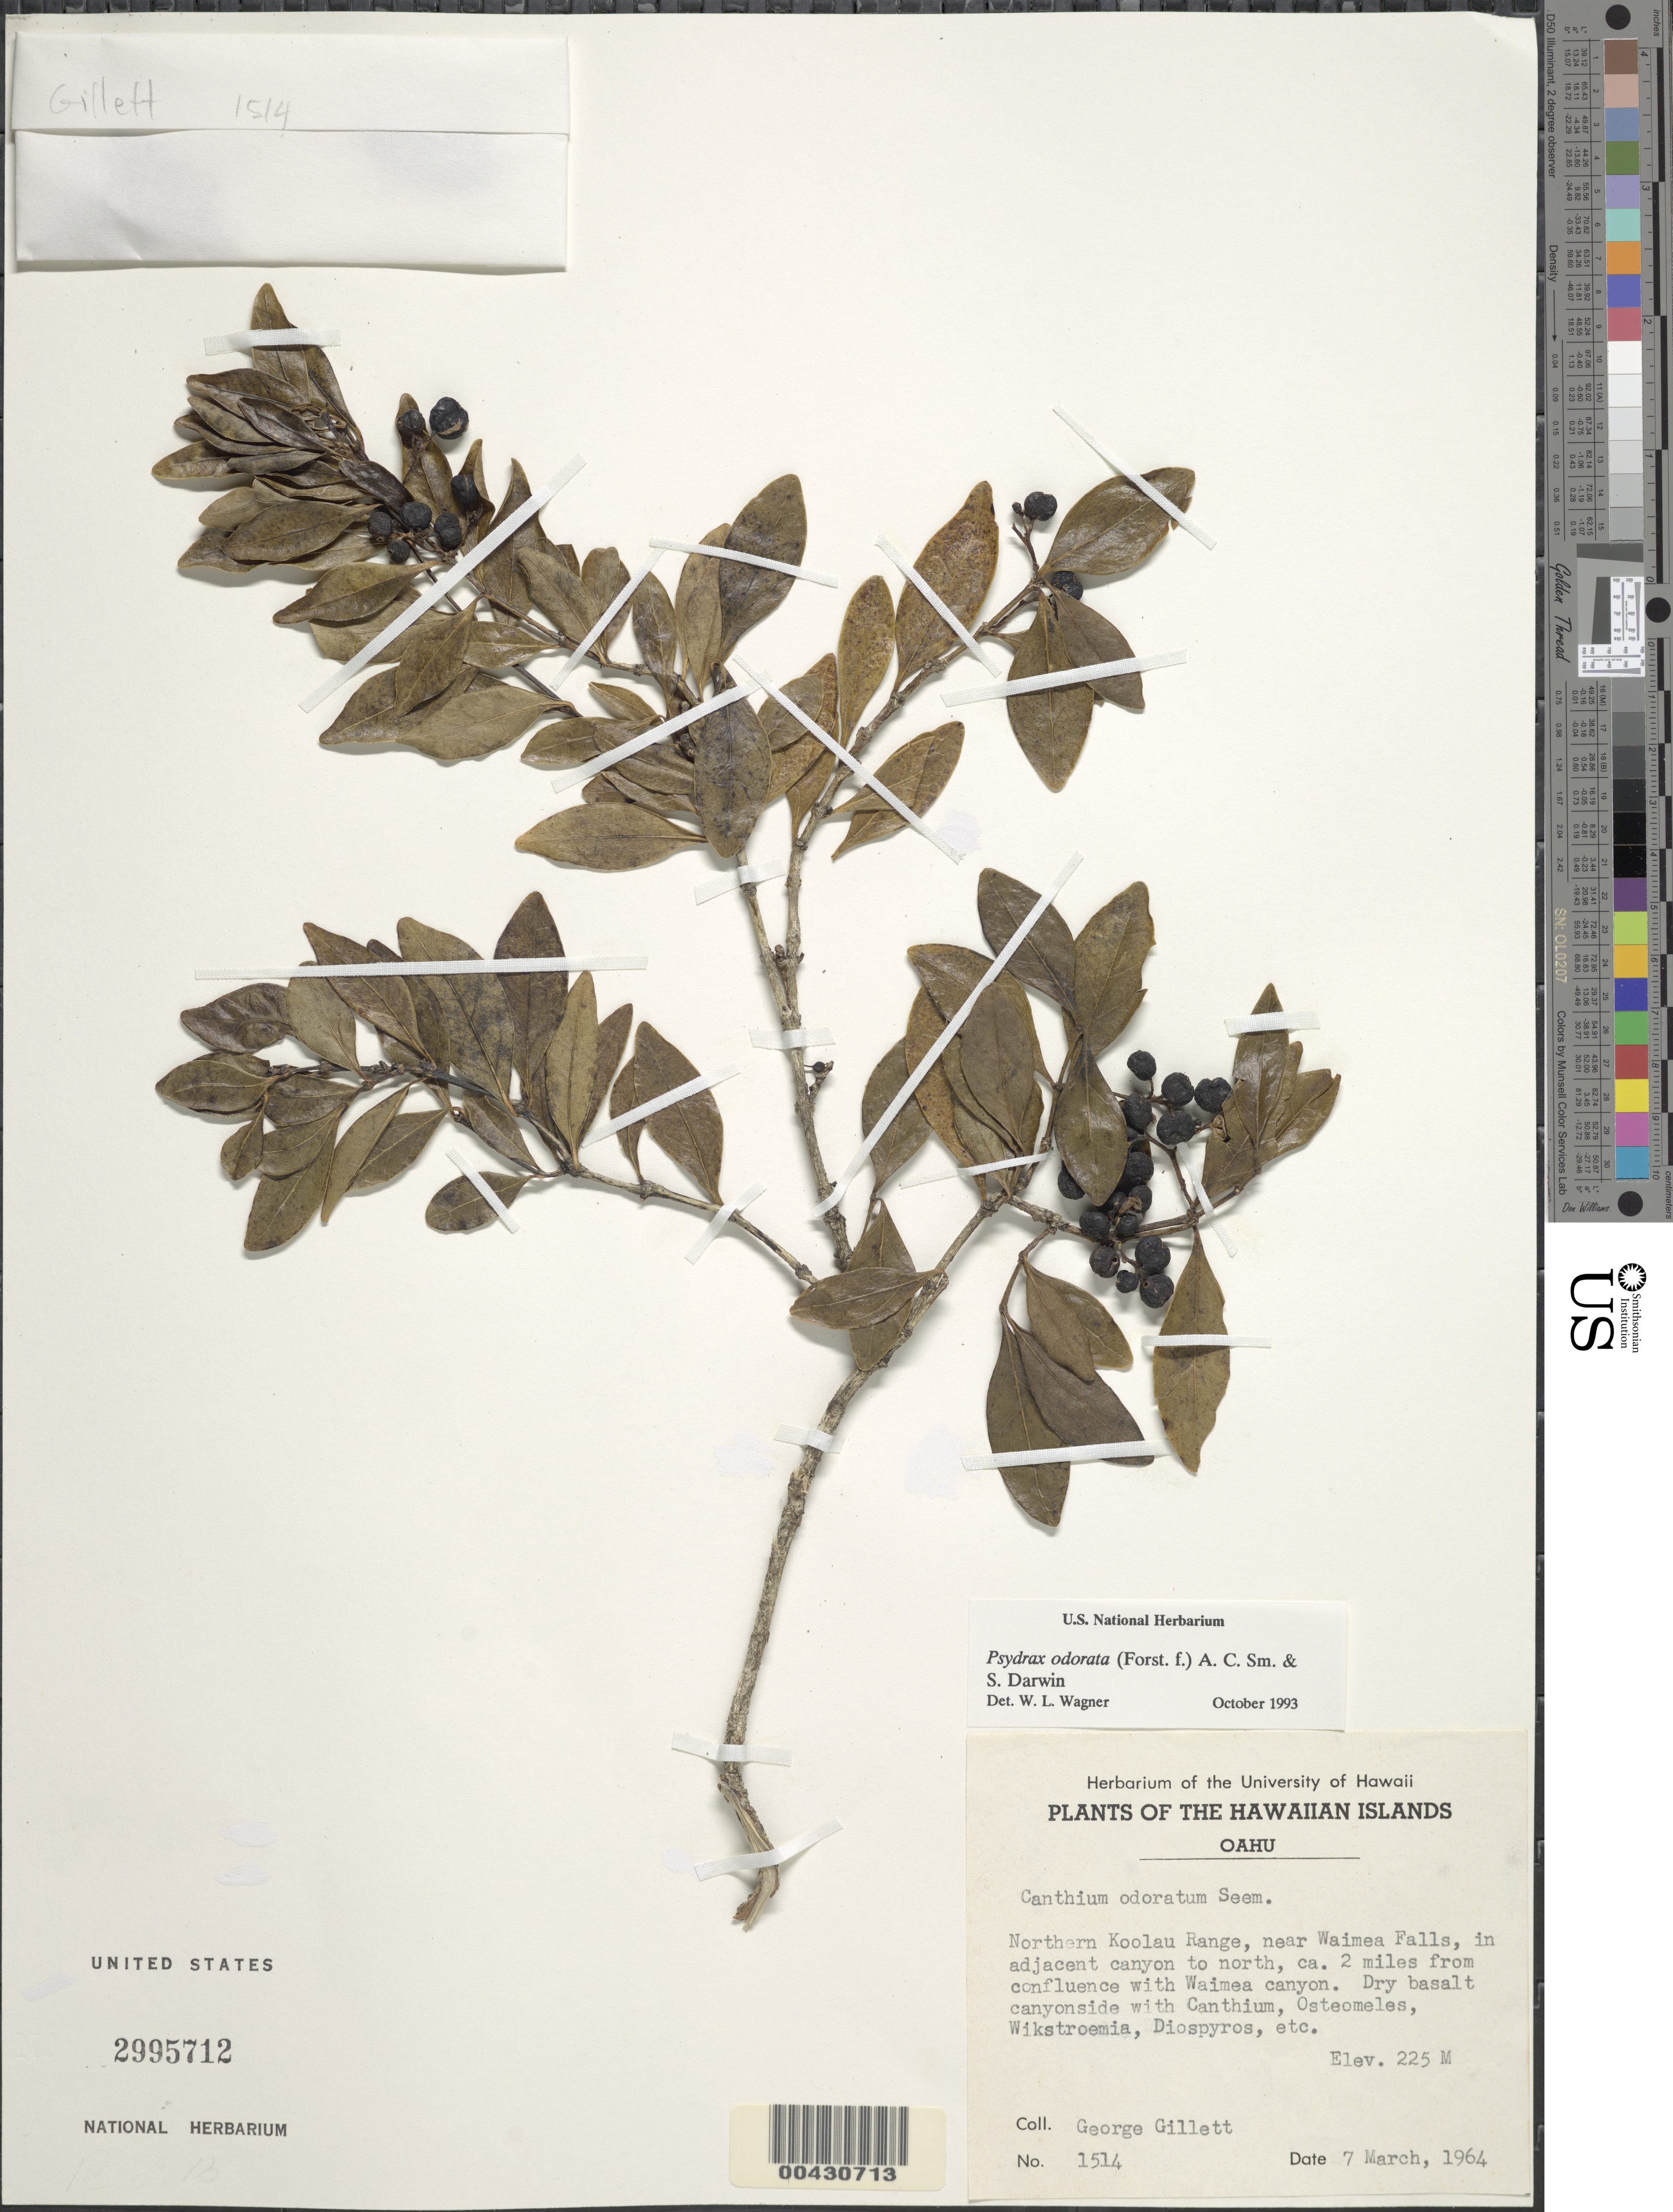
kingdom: Plantae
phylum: Tracheophyta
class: Magnoliopsida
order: Gentianales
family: Rubiaceae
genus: Psydrax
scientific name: Psydrax odorata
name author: (G. Forst.) A.C. Sm. & S.P. Darwin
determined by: Wagner, W. L., (BOT), Smithsonian Institution - National Museum of Natural History (UNITED STATES)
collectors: G. Gillett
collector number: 1514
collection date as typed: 7 Mar 1964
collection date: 1964-03-07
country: United States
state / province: Hawaii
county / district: Honolulu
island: Oahu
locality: Northern Koolau Range, near Waimea Falls, in adjacent canyon to north, ca. 2 miles from confluence with Waimea canyon.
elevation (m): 225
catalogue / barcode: US 2995712